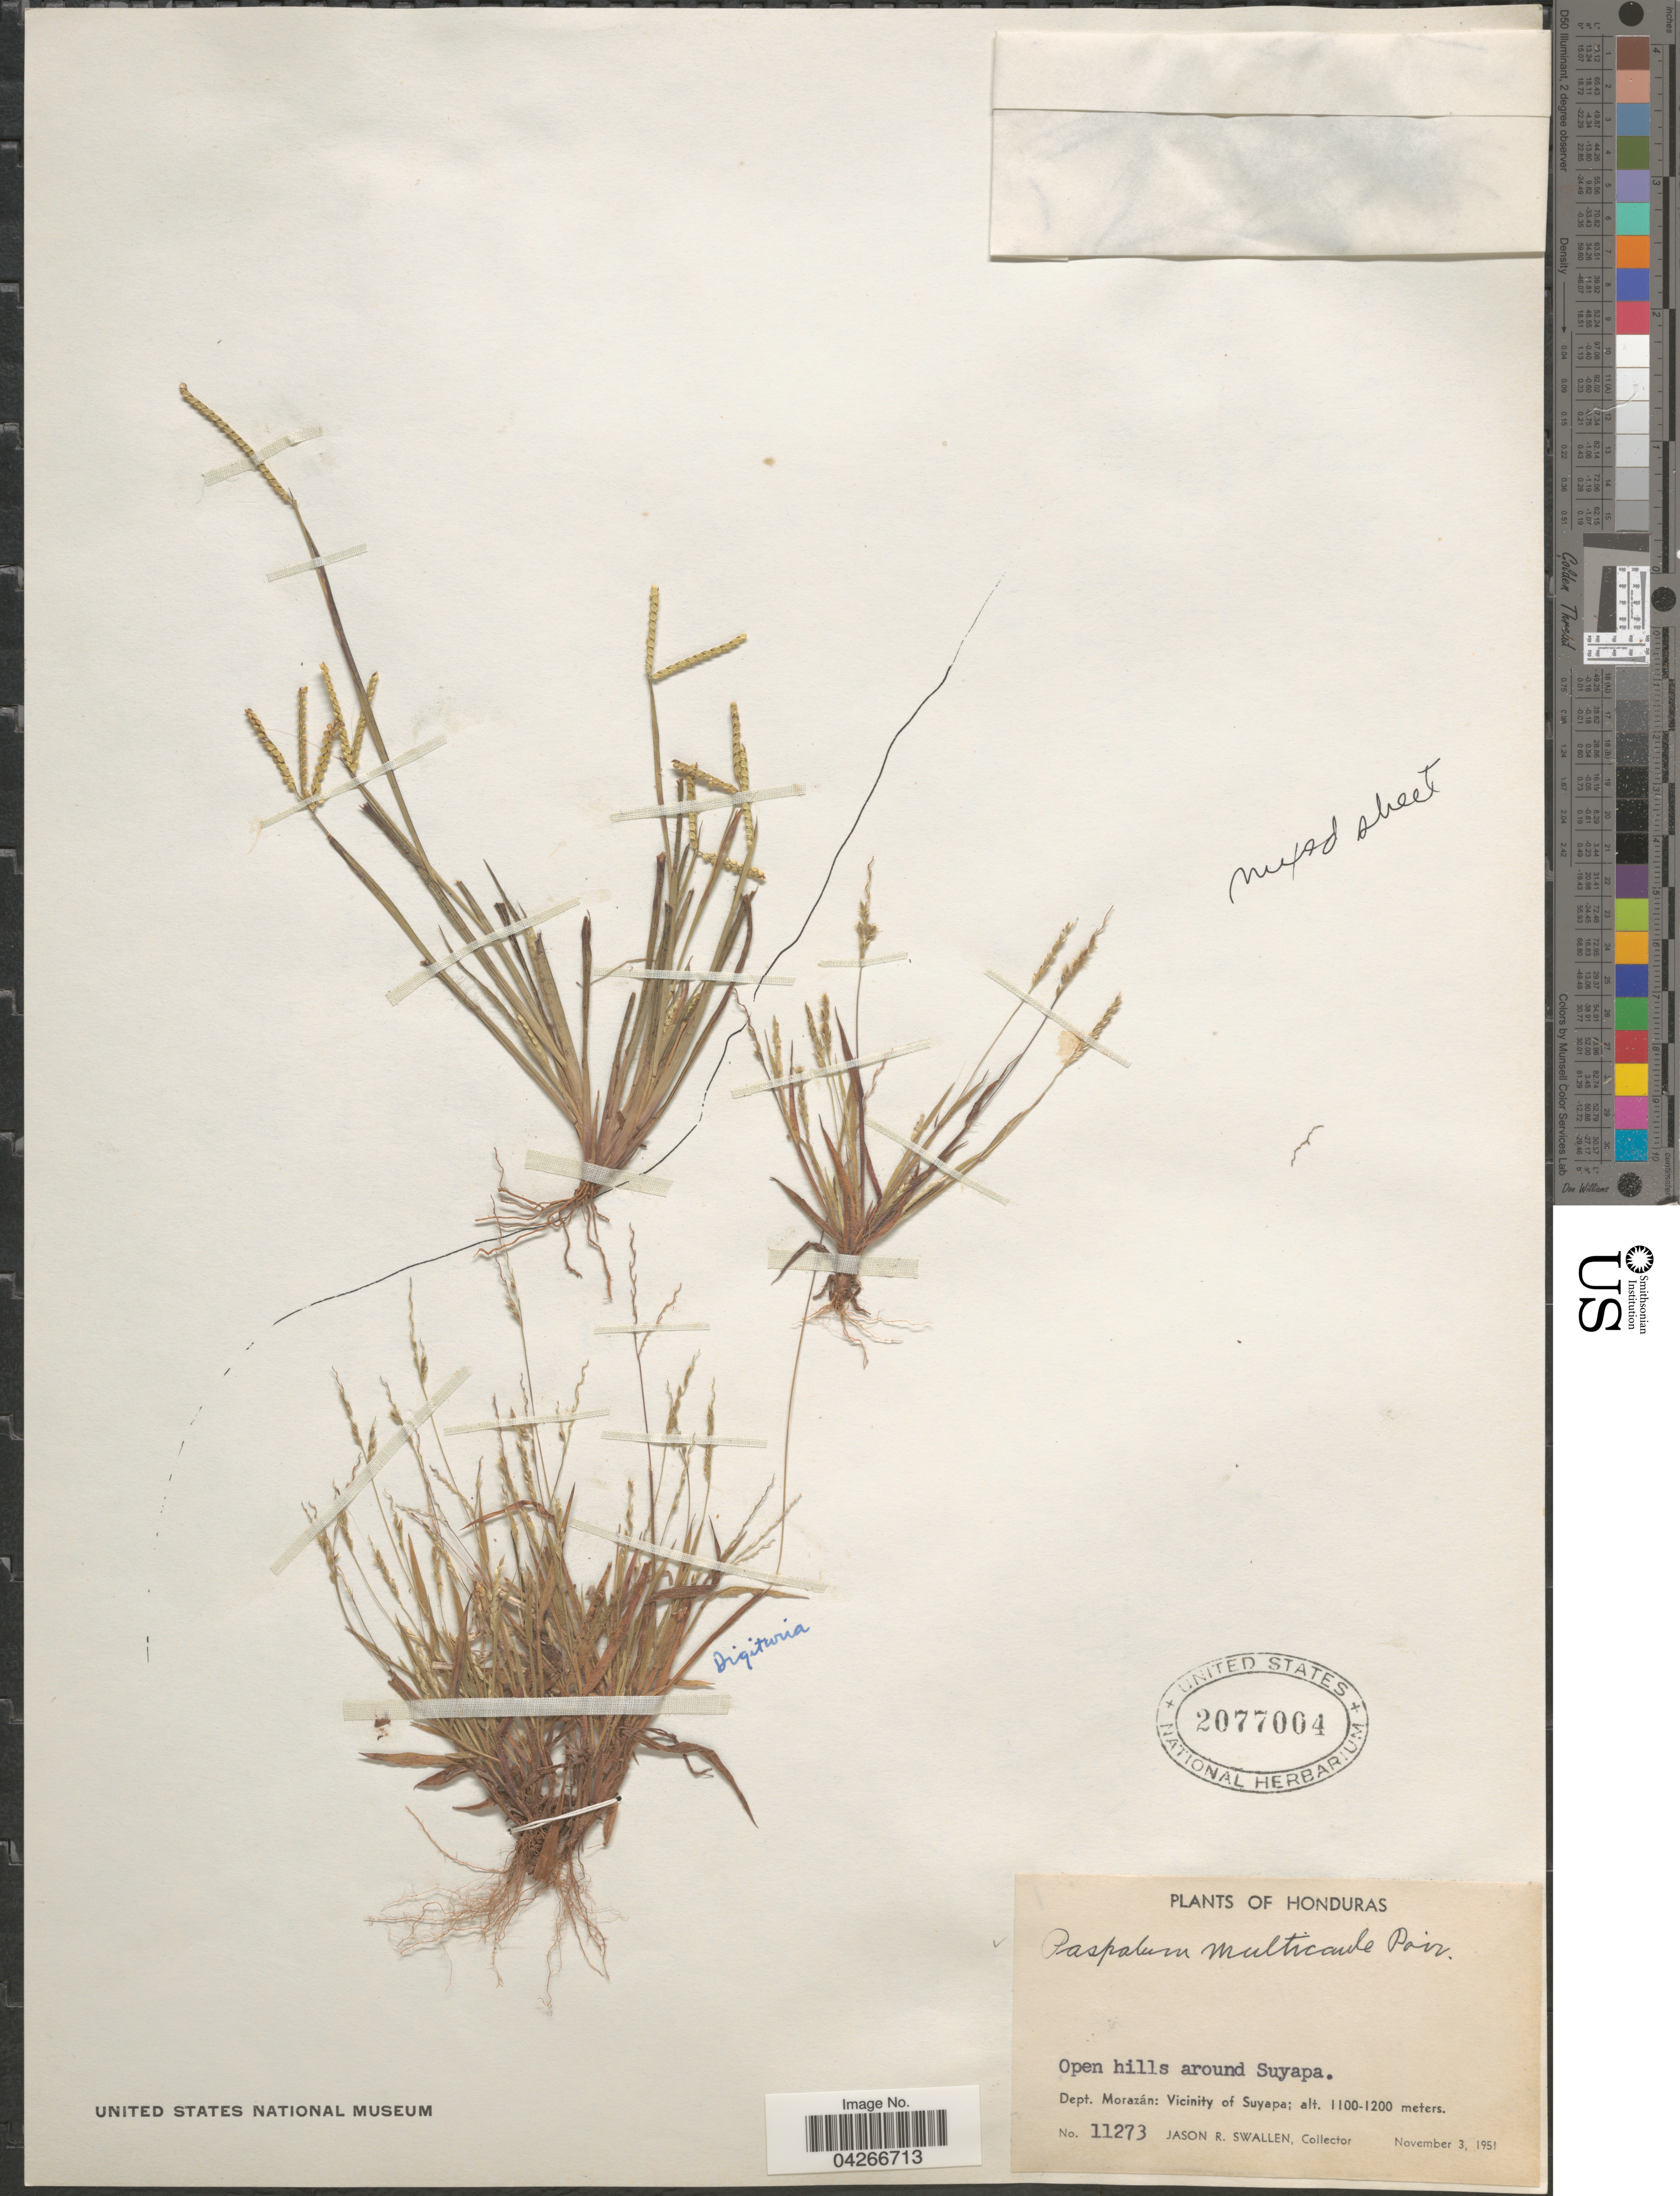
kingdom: Plantae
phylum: Tracheophyta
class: Liliopsida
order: Poales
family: Poaceae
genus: Paspalum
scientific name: Paspalum multicaule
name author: Poir. in Lam.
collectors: J. R. Swallen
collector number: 11273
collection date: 1951-11-03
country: Honduras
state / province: Fco. Morazán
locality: Around Suyapa. Dept. Morazán: Vicinity of Suyapa.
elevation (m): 1100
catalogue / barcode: US 2077004